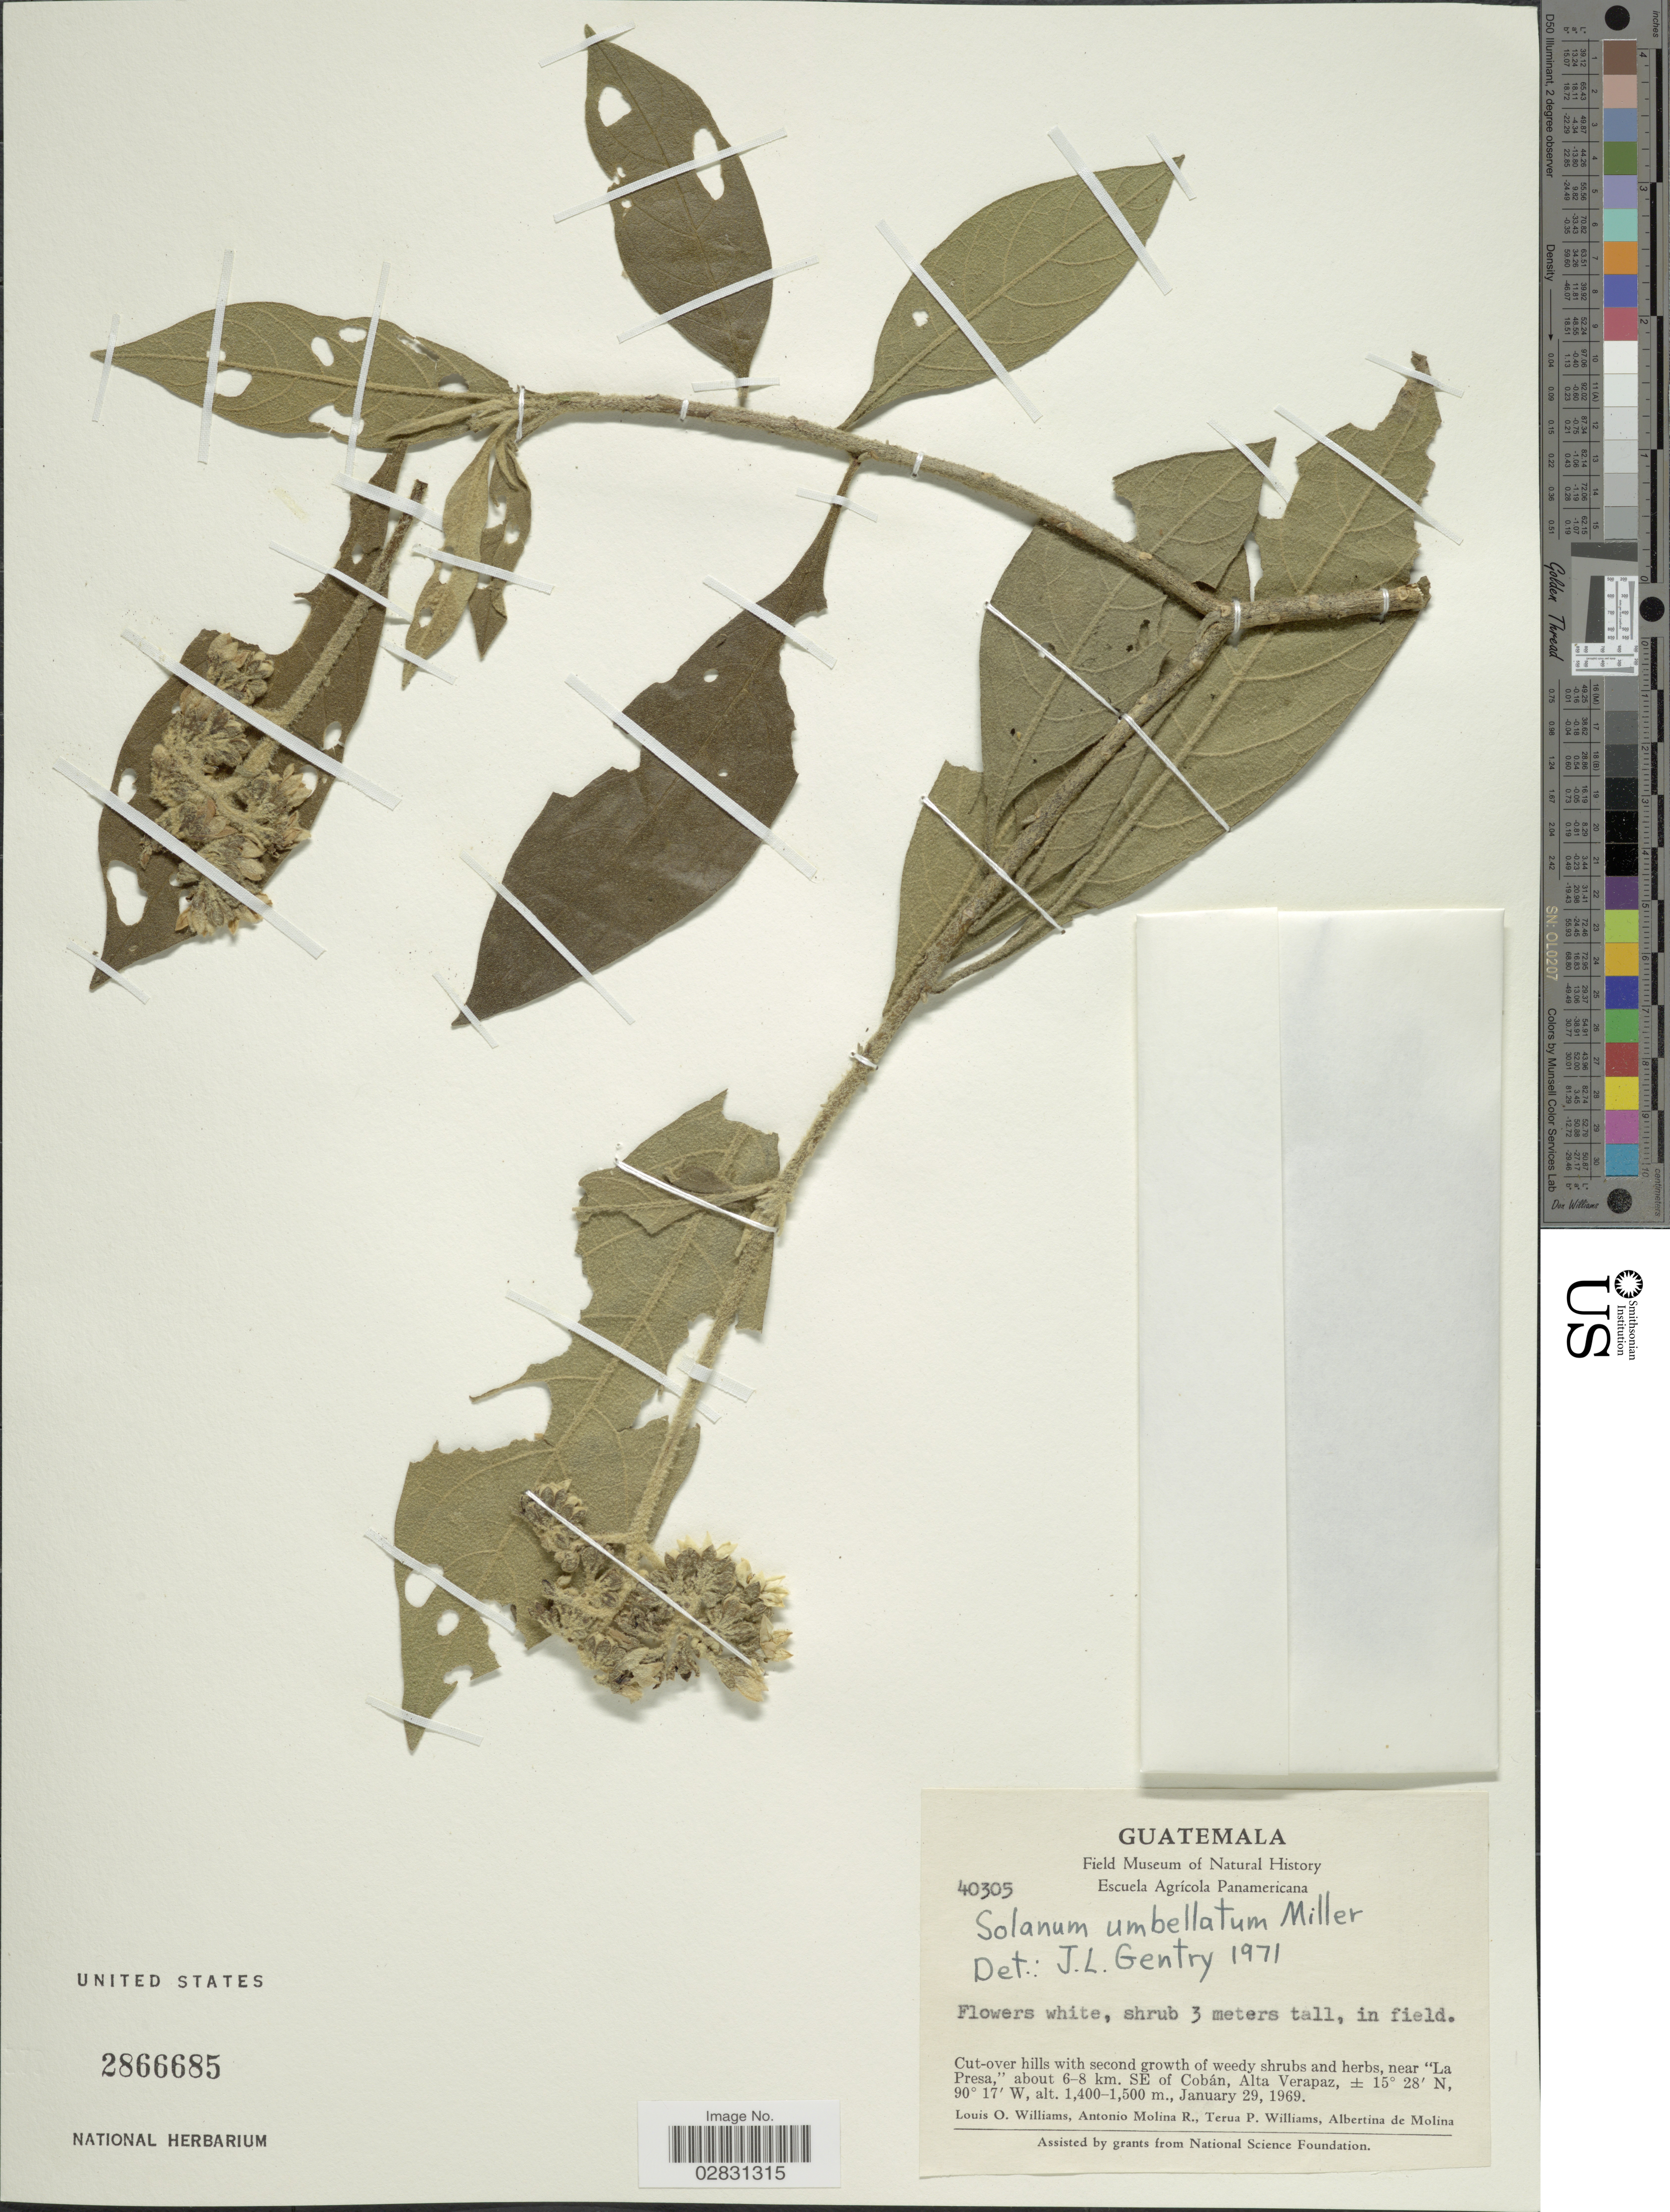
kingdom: Plantae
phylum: Tracheophyta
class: Magnoliopsida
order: Solanales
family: Solanaceae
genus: Solanum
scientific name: Solanum umbellatum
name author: Mill.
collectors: L. O. Williams, A. Molina R., T. Williams & A. R. Molina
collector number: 40305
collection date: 1969-01-29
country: Guatemala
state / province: Alta Verapaz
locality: Near "La Presa", about 6-8 km. SE of Cobán.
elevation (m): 1400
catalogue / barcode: US 2866685